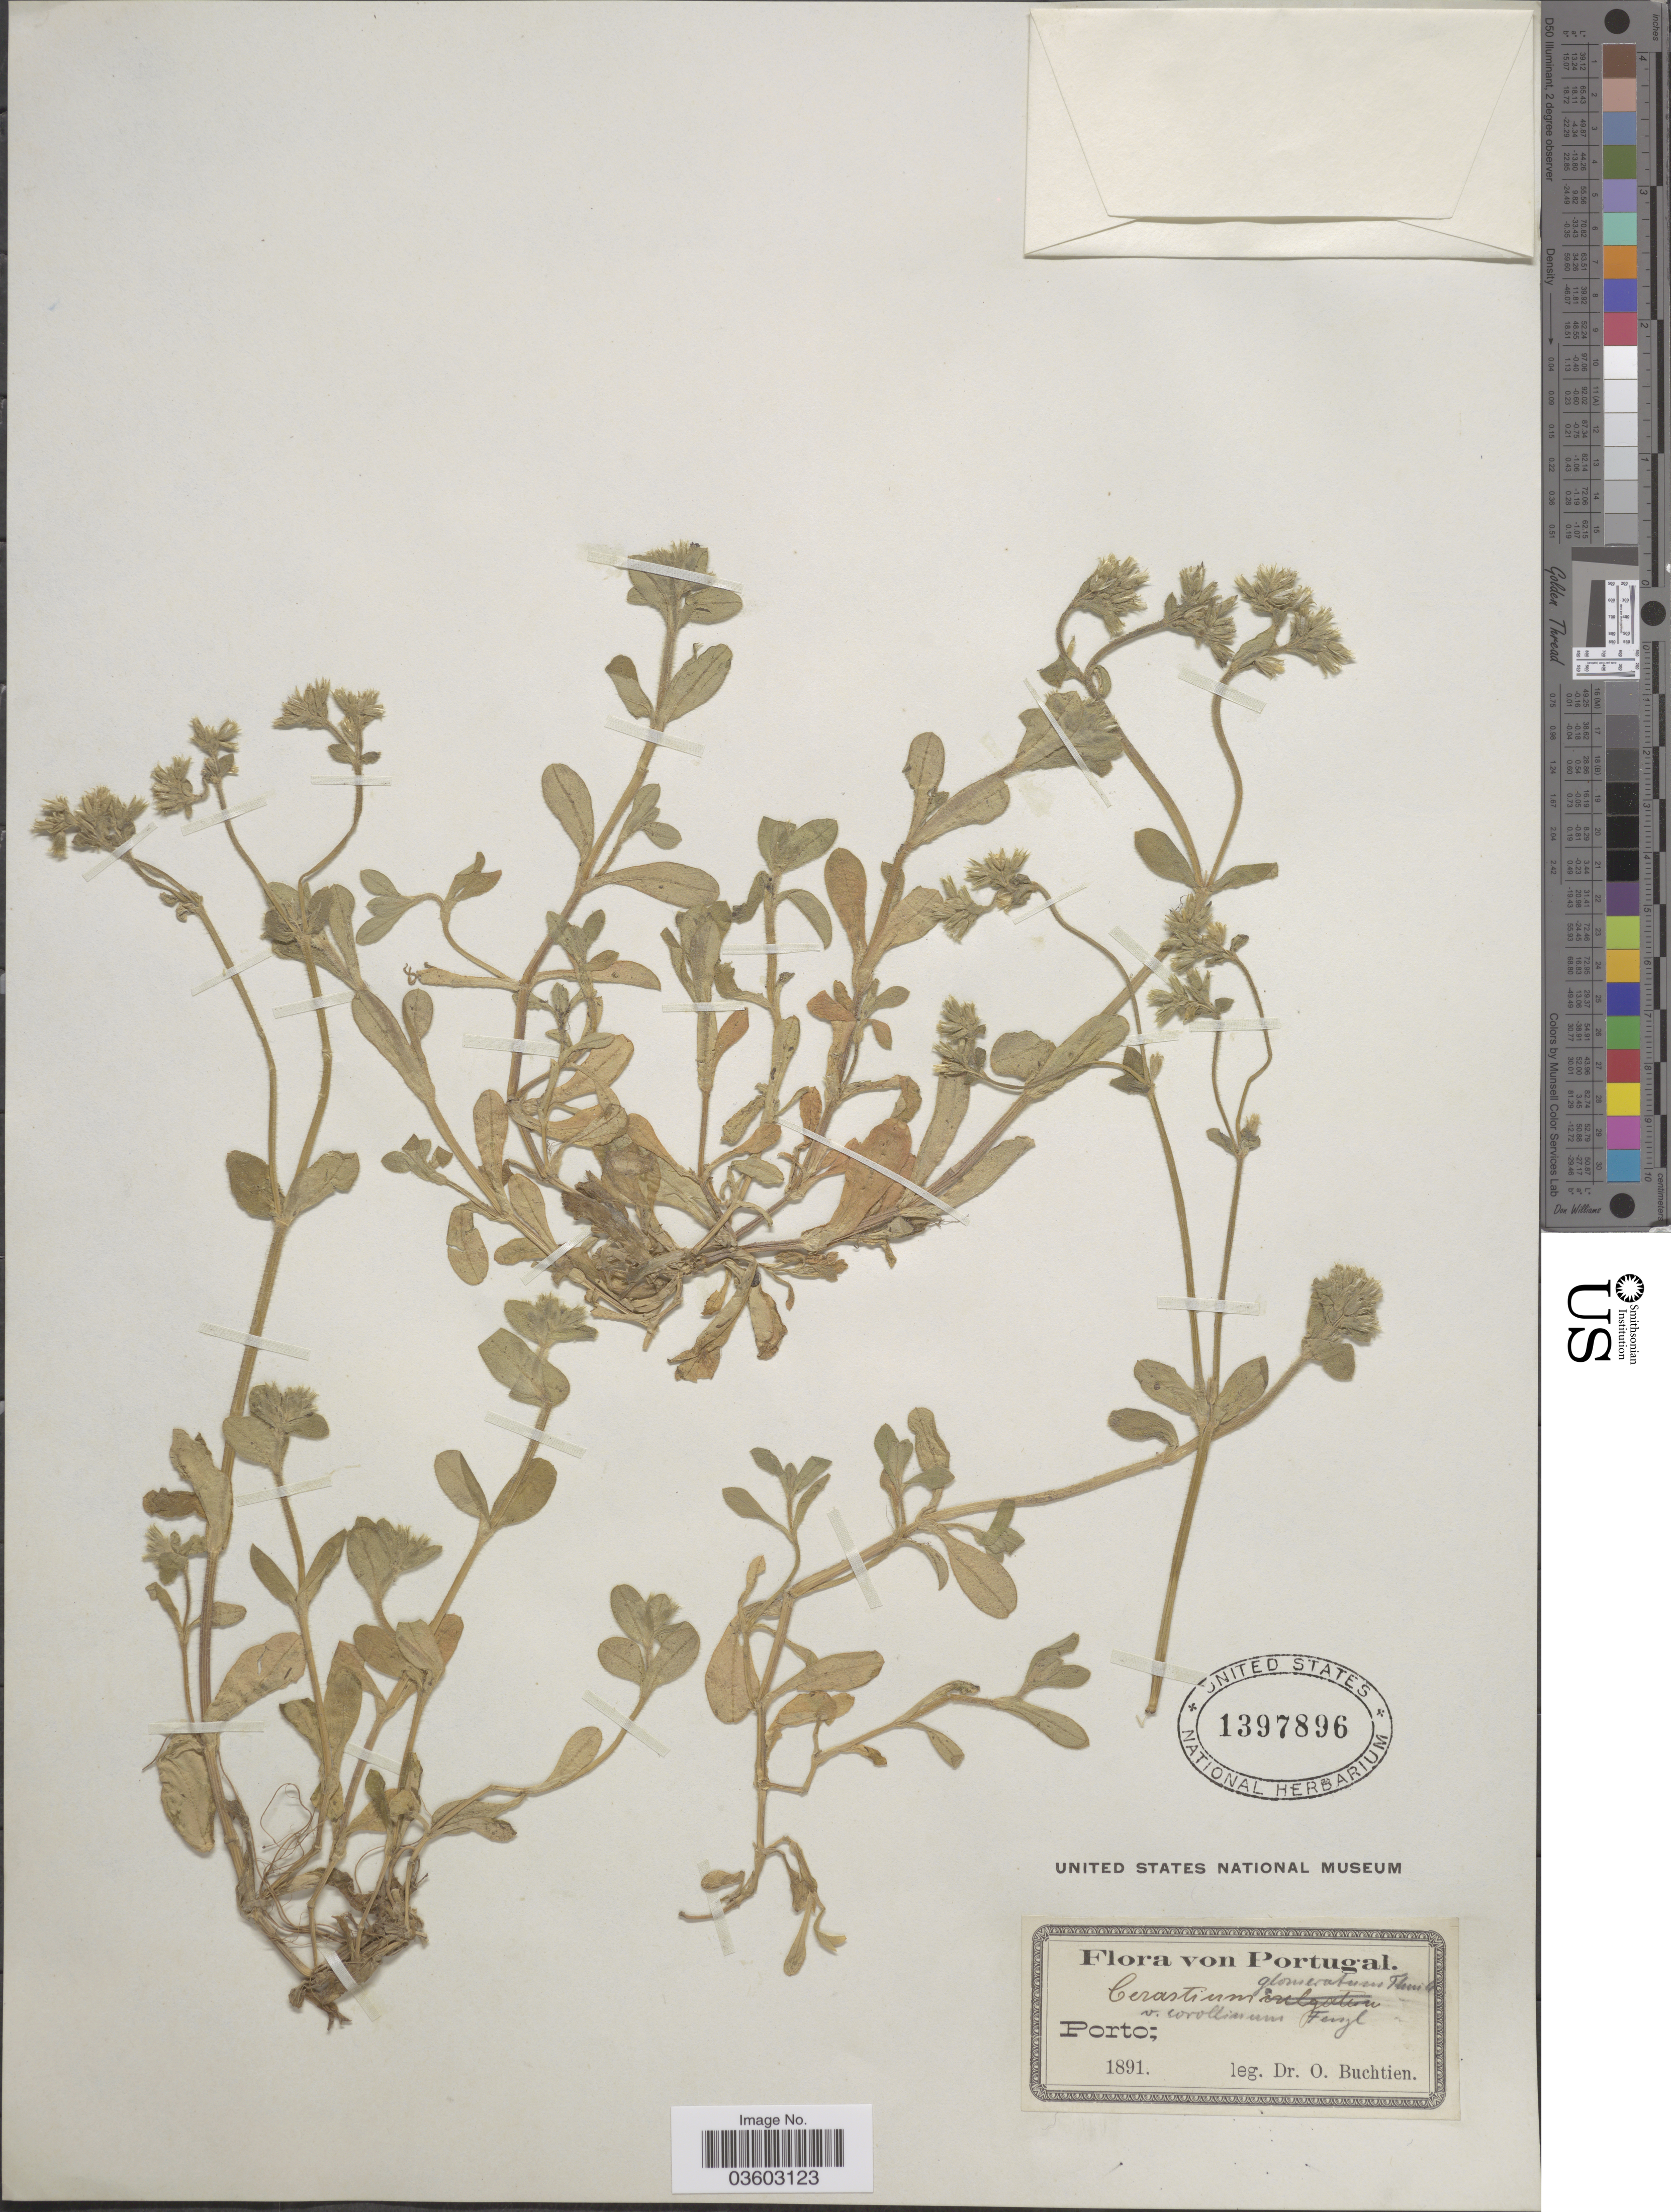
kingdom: Plantae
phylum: Tracheophyta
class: Magnoliopsida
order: Caryophyllales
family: Caryophyllaceae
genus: Cerastium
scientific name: Cerastium glomeratum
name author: Thuill.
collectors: O. Buchtien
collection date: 1891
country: Portugal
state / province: Porto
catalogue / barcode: US 1397896